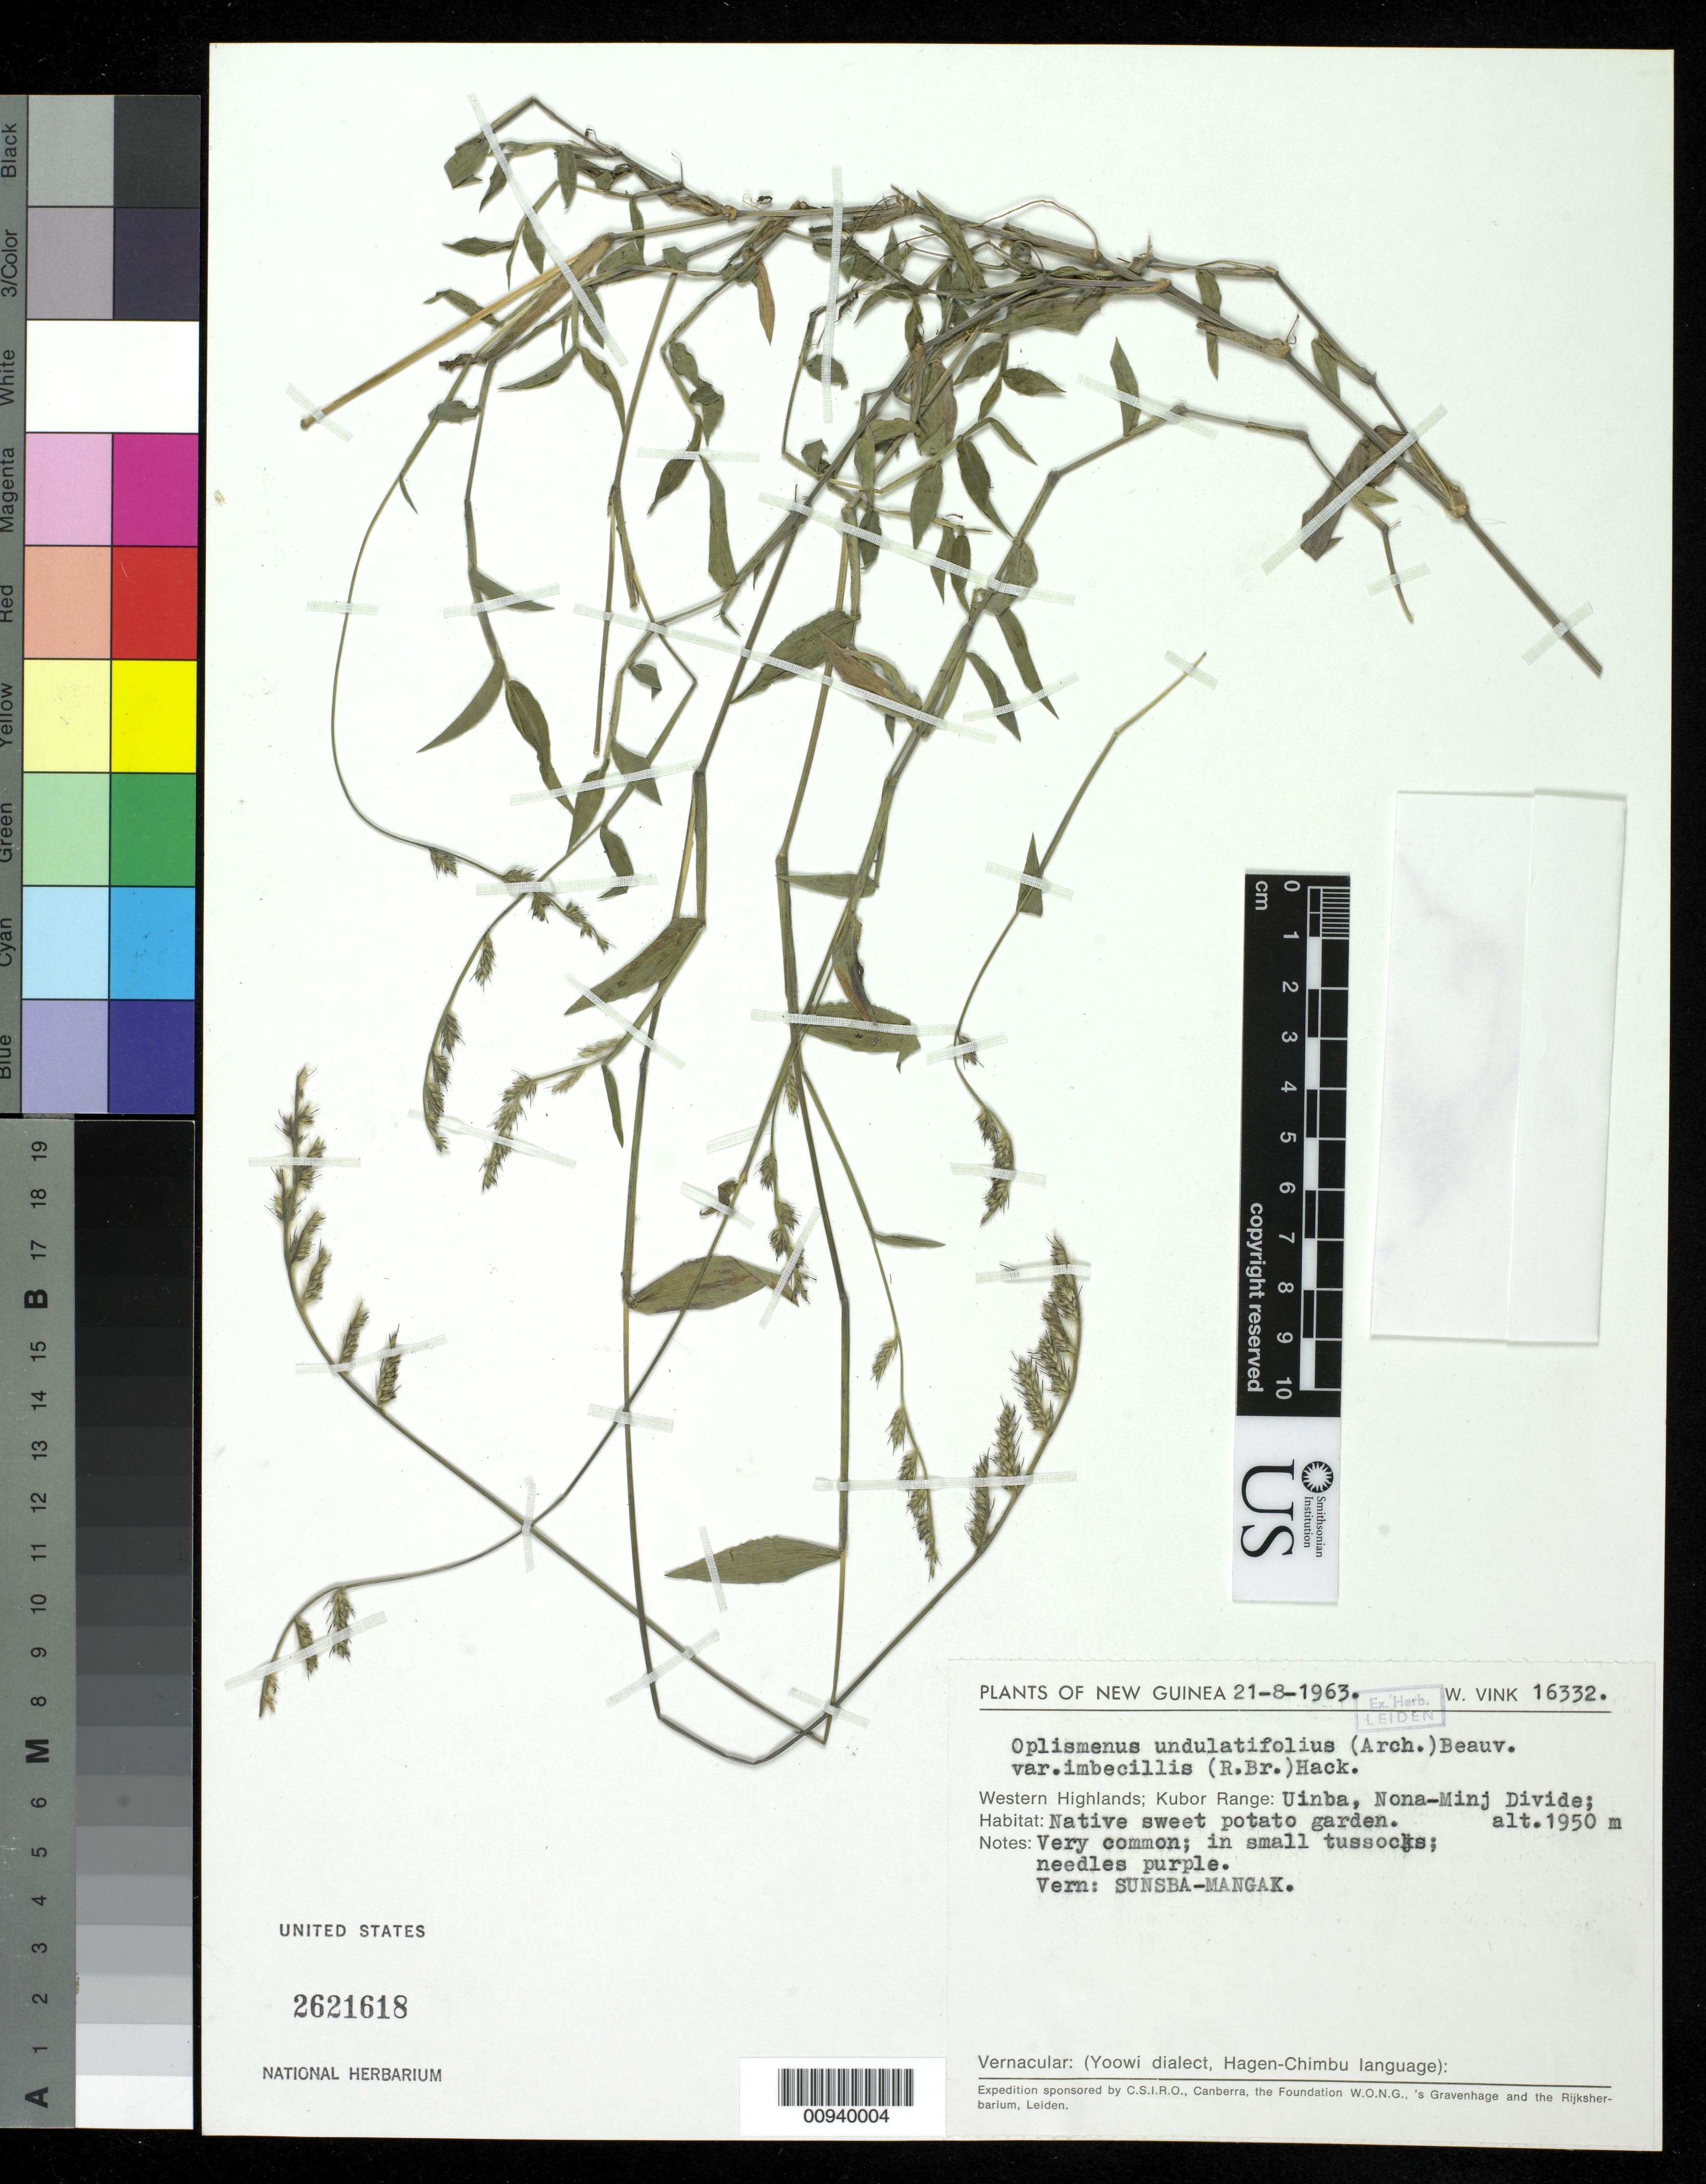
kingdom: Plantae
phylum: Tracheophyta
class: Liliopsida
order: Poales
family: Poaceae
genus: Oplismenus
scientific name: Oplismenus undulatifolius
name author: (Ard.) P. Beauv.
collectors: W. Vink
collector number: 16332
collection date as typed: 21 Aug 1963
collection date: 1963-08-21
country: Papua New Guinea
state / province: Western Highlands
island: New Guinea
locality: Kubor Range: Uinba, Nona-Minj Divide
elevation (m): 1950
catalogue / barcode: US 2621618